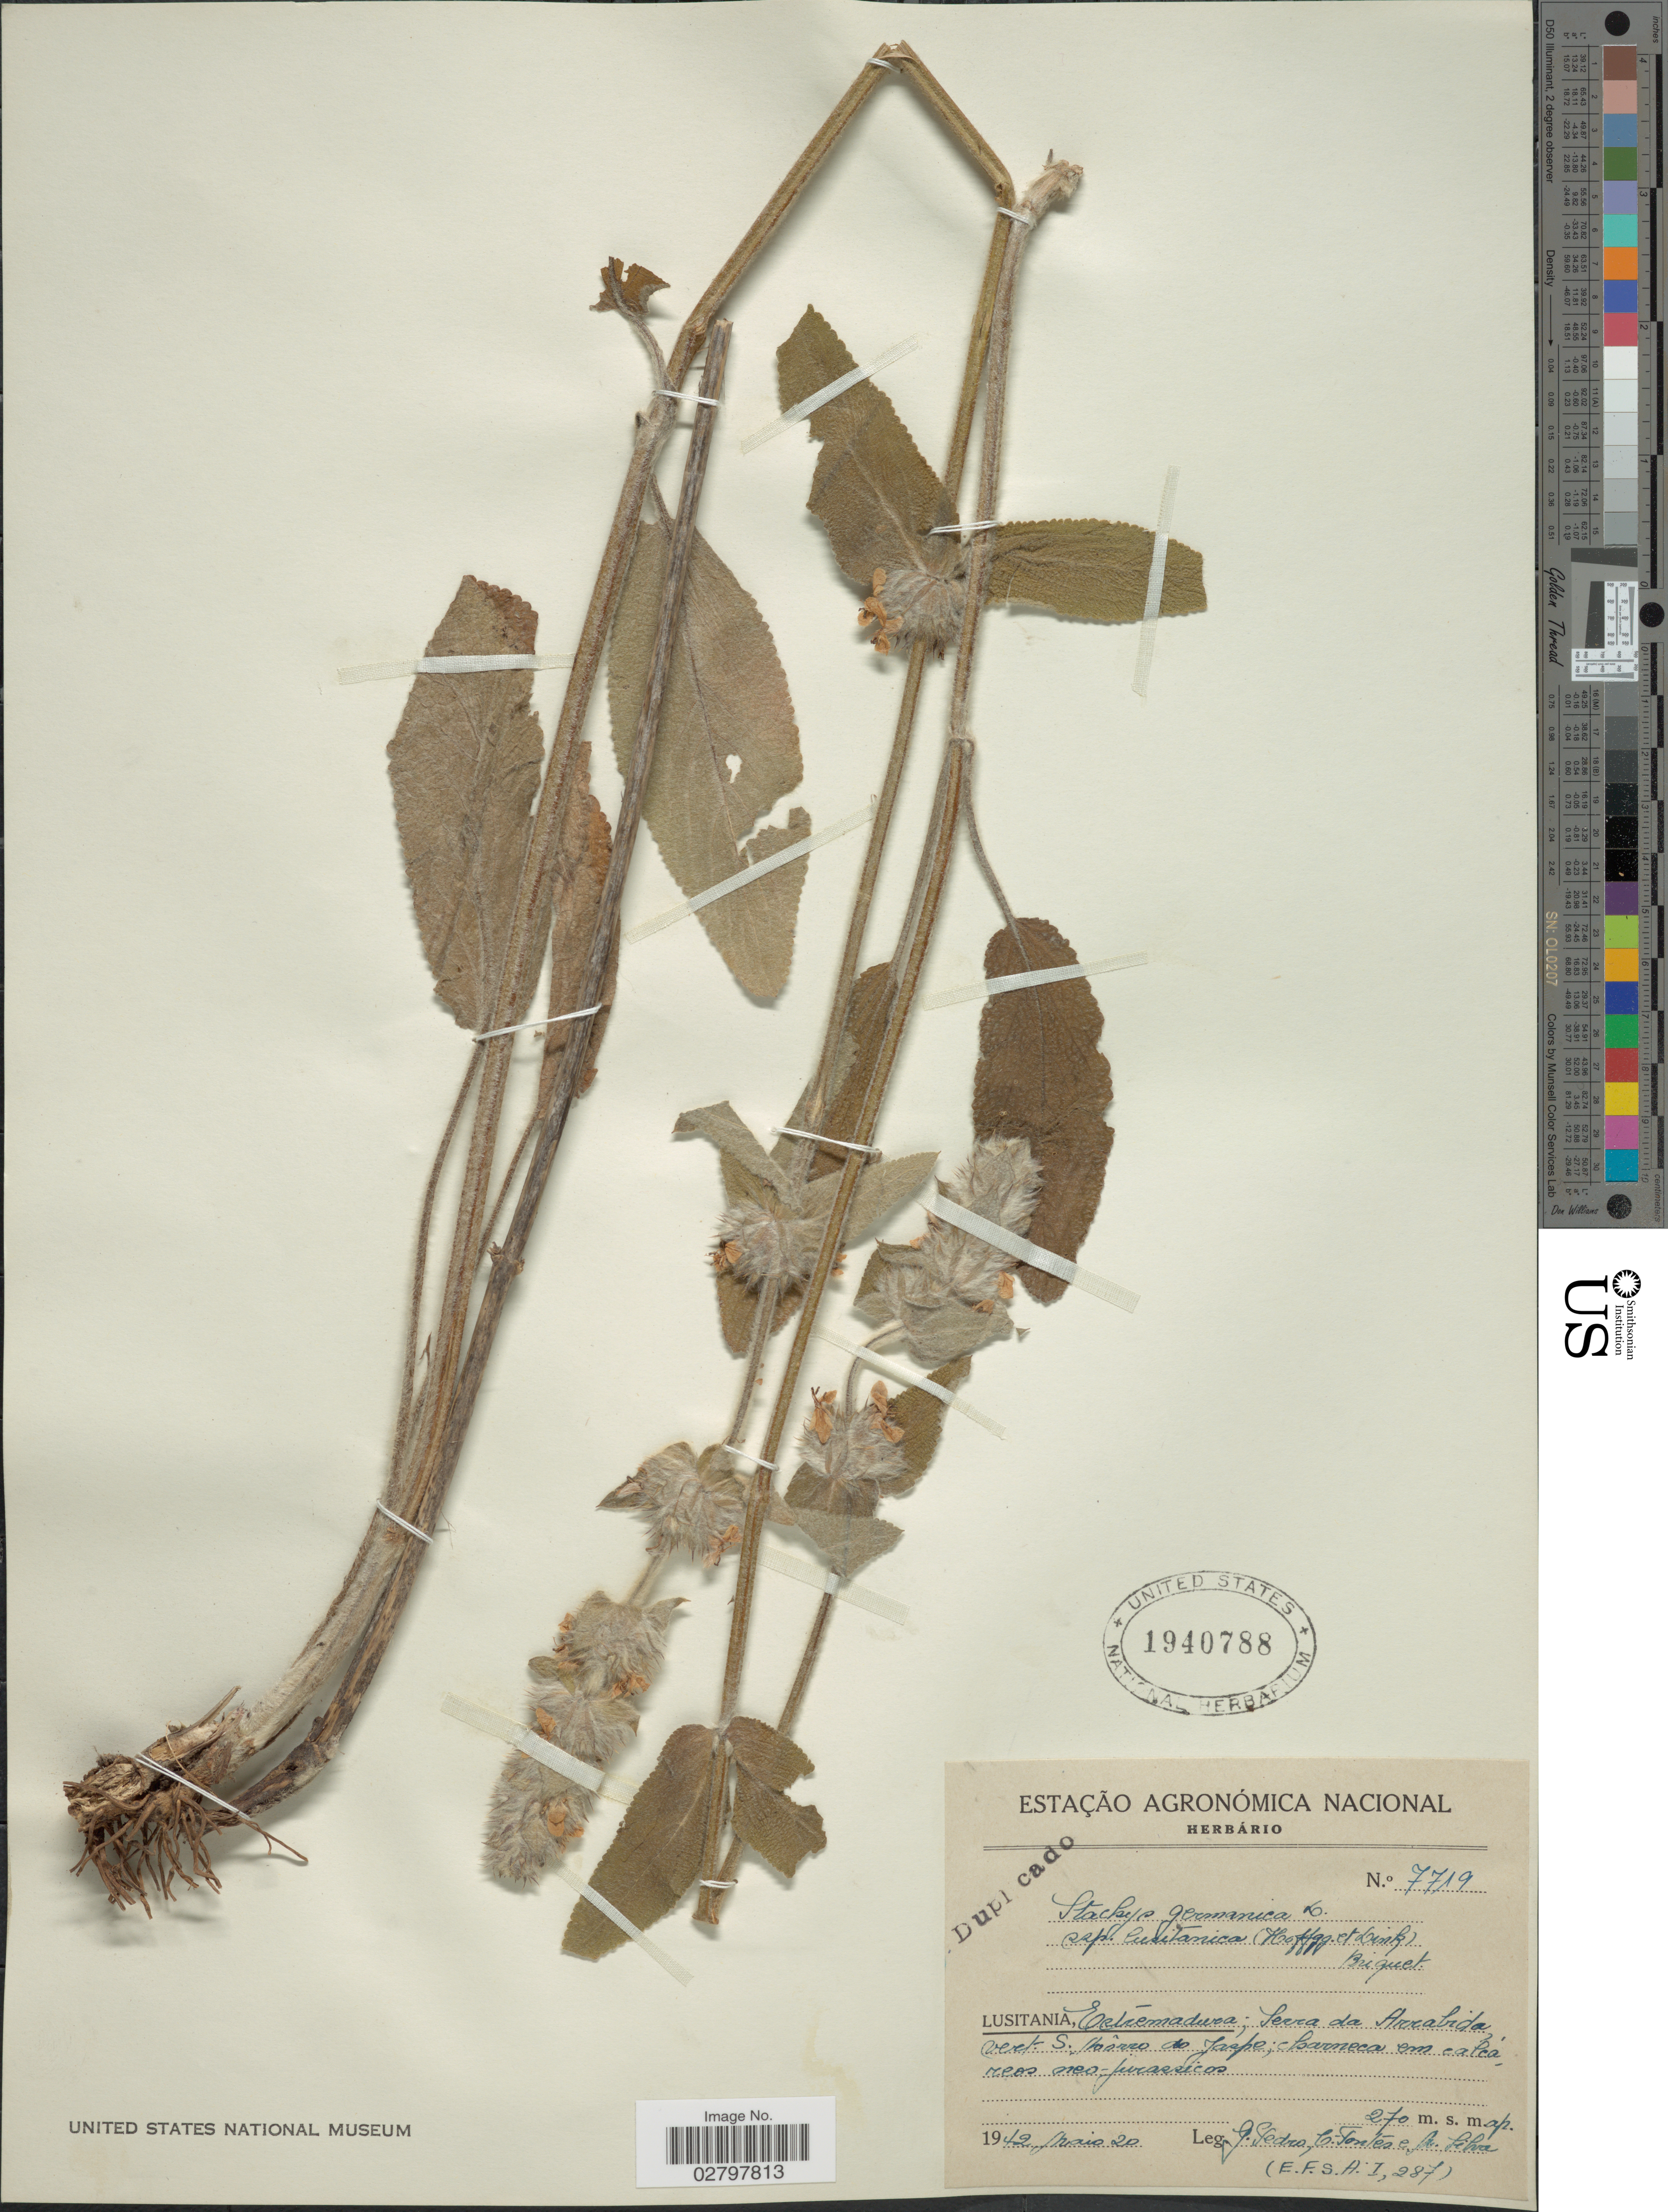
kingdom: Plantae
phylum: Tracheophyta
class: Magnoliopsida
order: Lamiales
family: Lamiaceae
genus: Stachys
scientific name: Stachys germanica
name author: L.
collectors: J. Pedro, C. Fontes & F. Silva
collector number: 7719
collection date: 1942-05-20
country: Portugal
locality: Lusitania, Ectremadura; Serra da Arrabida vert. S. Shôrro do Jaspe; charmeca em ealcareos neo-jurassicos. [interpreted]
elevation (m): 270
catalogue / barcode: US 1940788